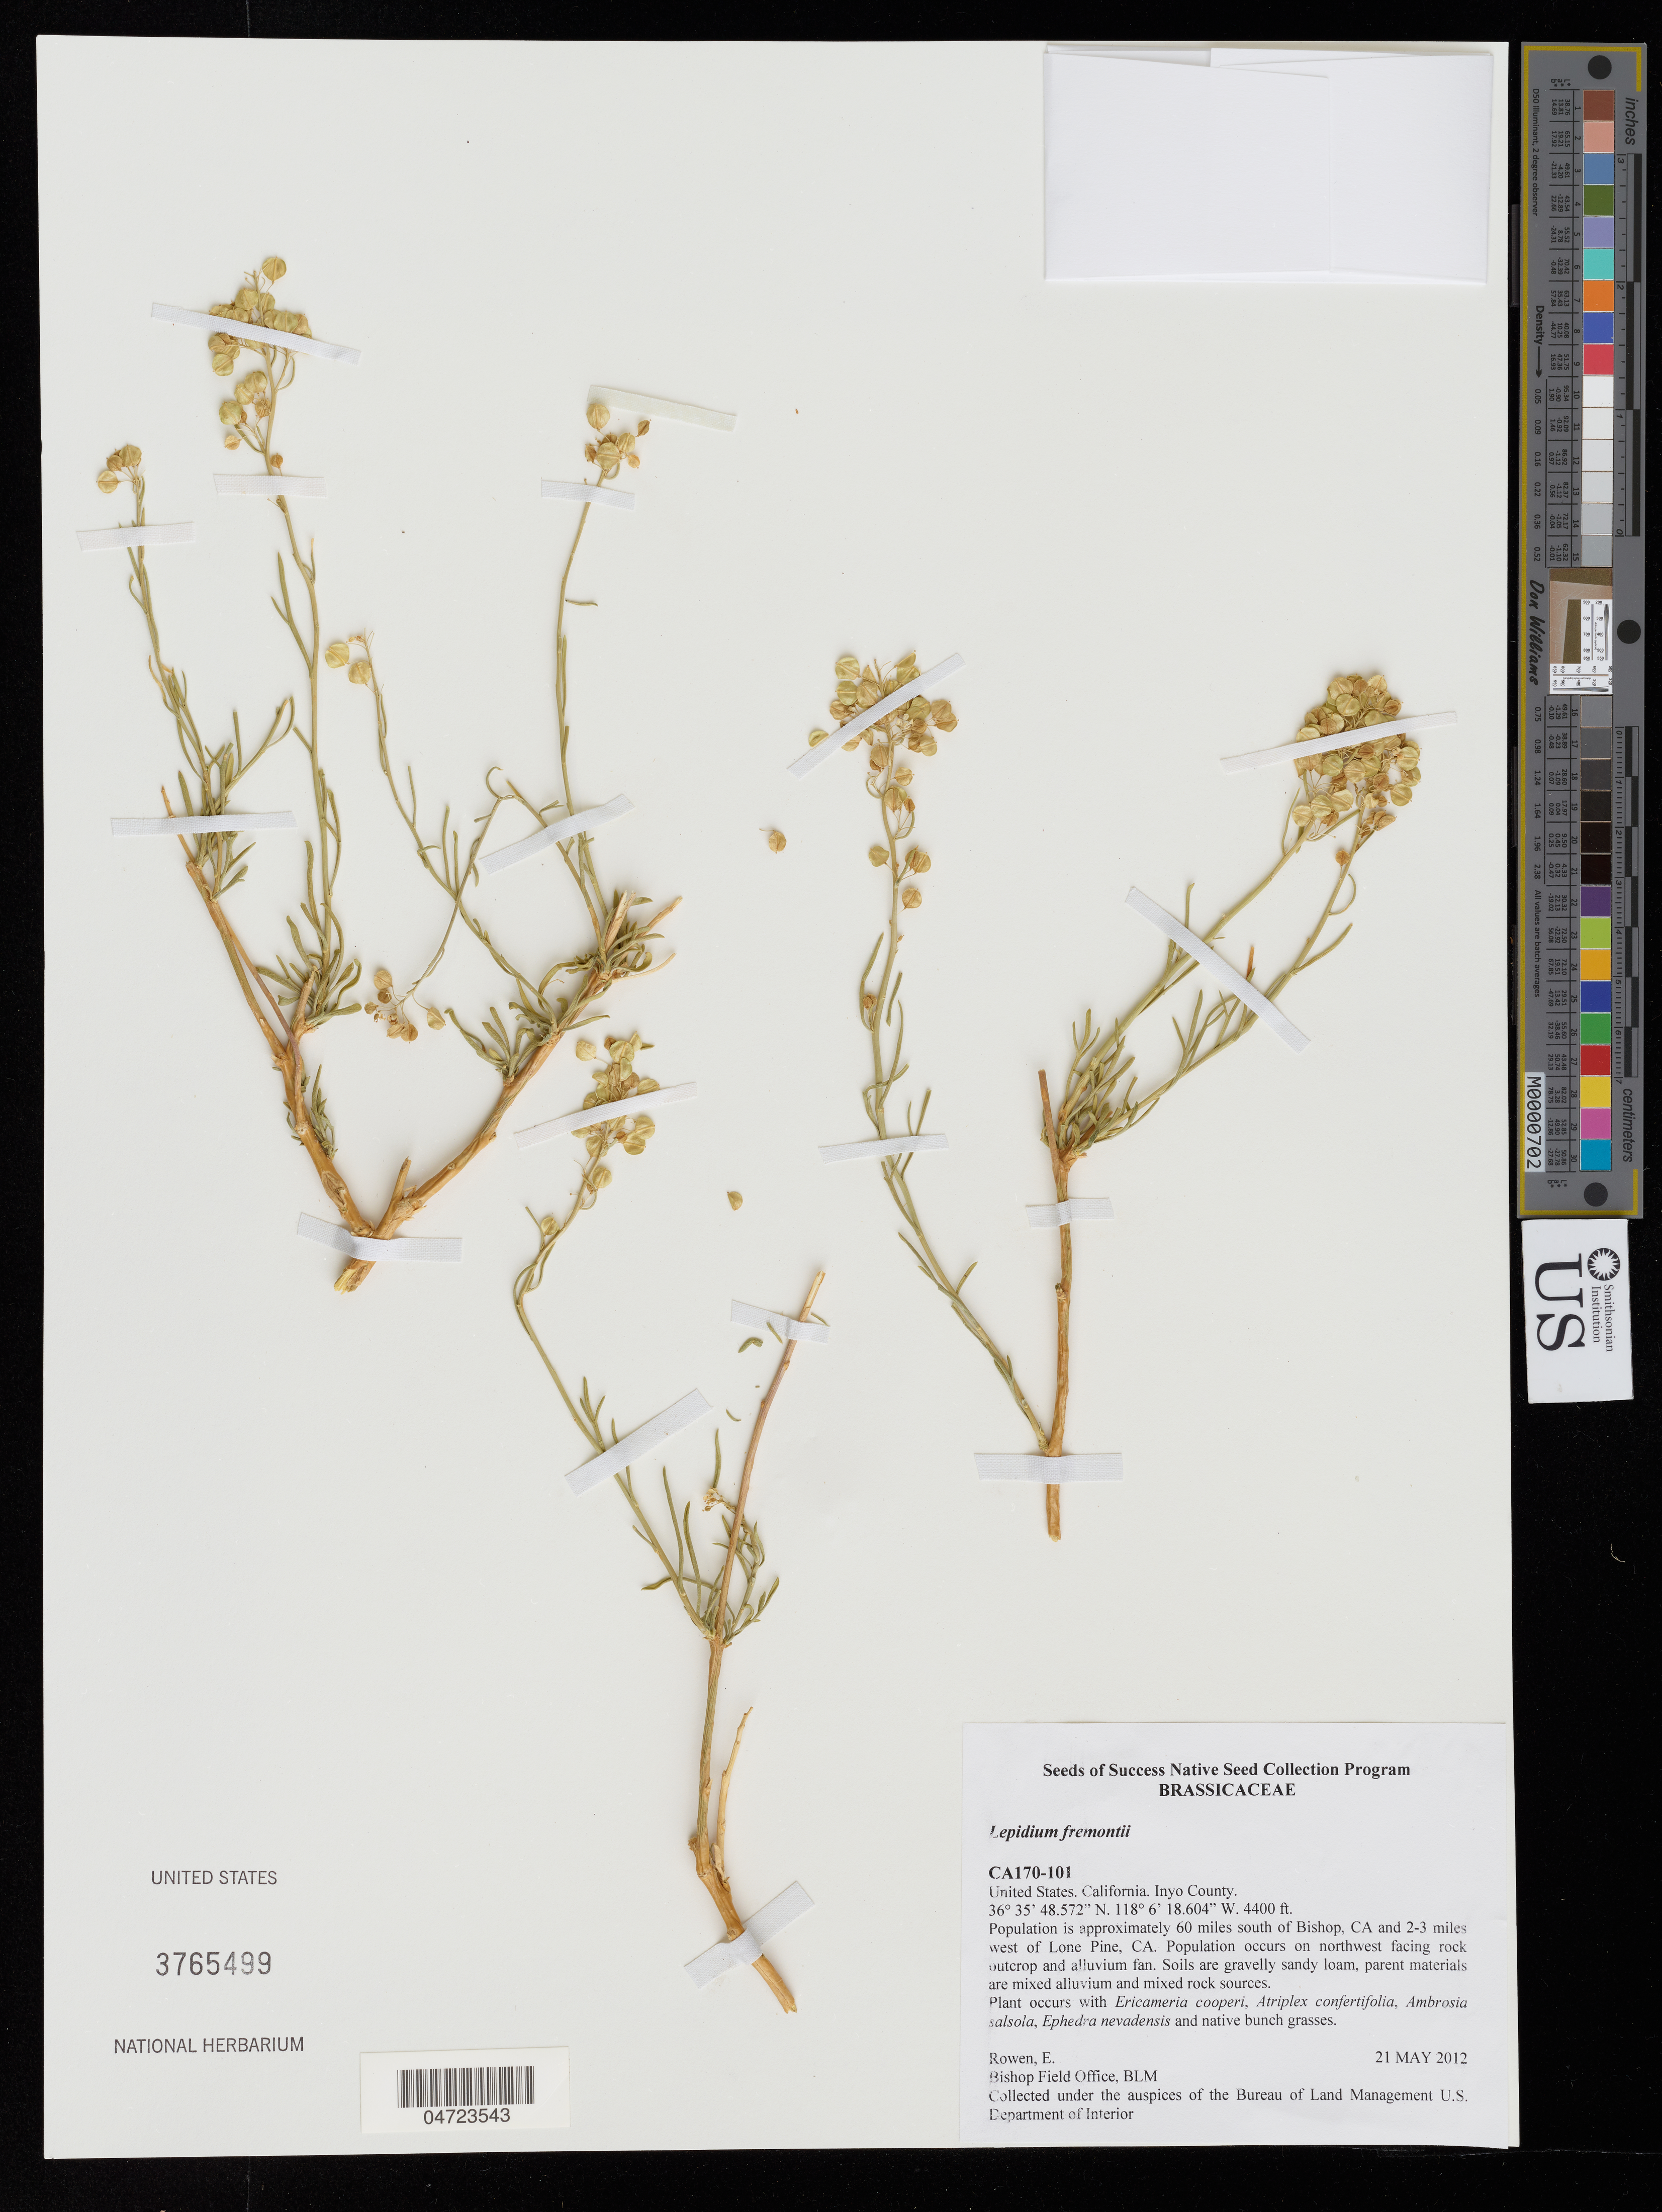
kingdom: Plantae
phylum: Tracheophyta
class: Magnoliopsida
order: Brassicales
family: Brassicaceae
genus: Lepidium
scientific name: Lepidium fremontii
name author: S. Watson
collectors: E. Rowen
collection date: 2012-05-21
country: United States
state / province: California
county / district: Inyo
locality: Inyo County. Population is approximately 60 miles south of Bishop, CA and 2-3 miles west of Lone Pine, CA. Population occurs on northwest facing rock outcrop and alluvium fan.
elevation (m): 1341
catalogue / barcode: US 3765499